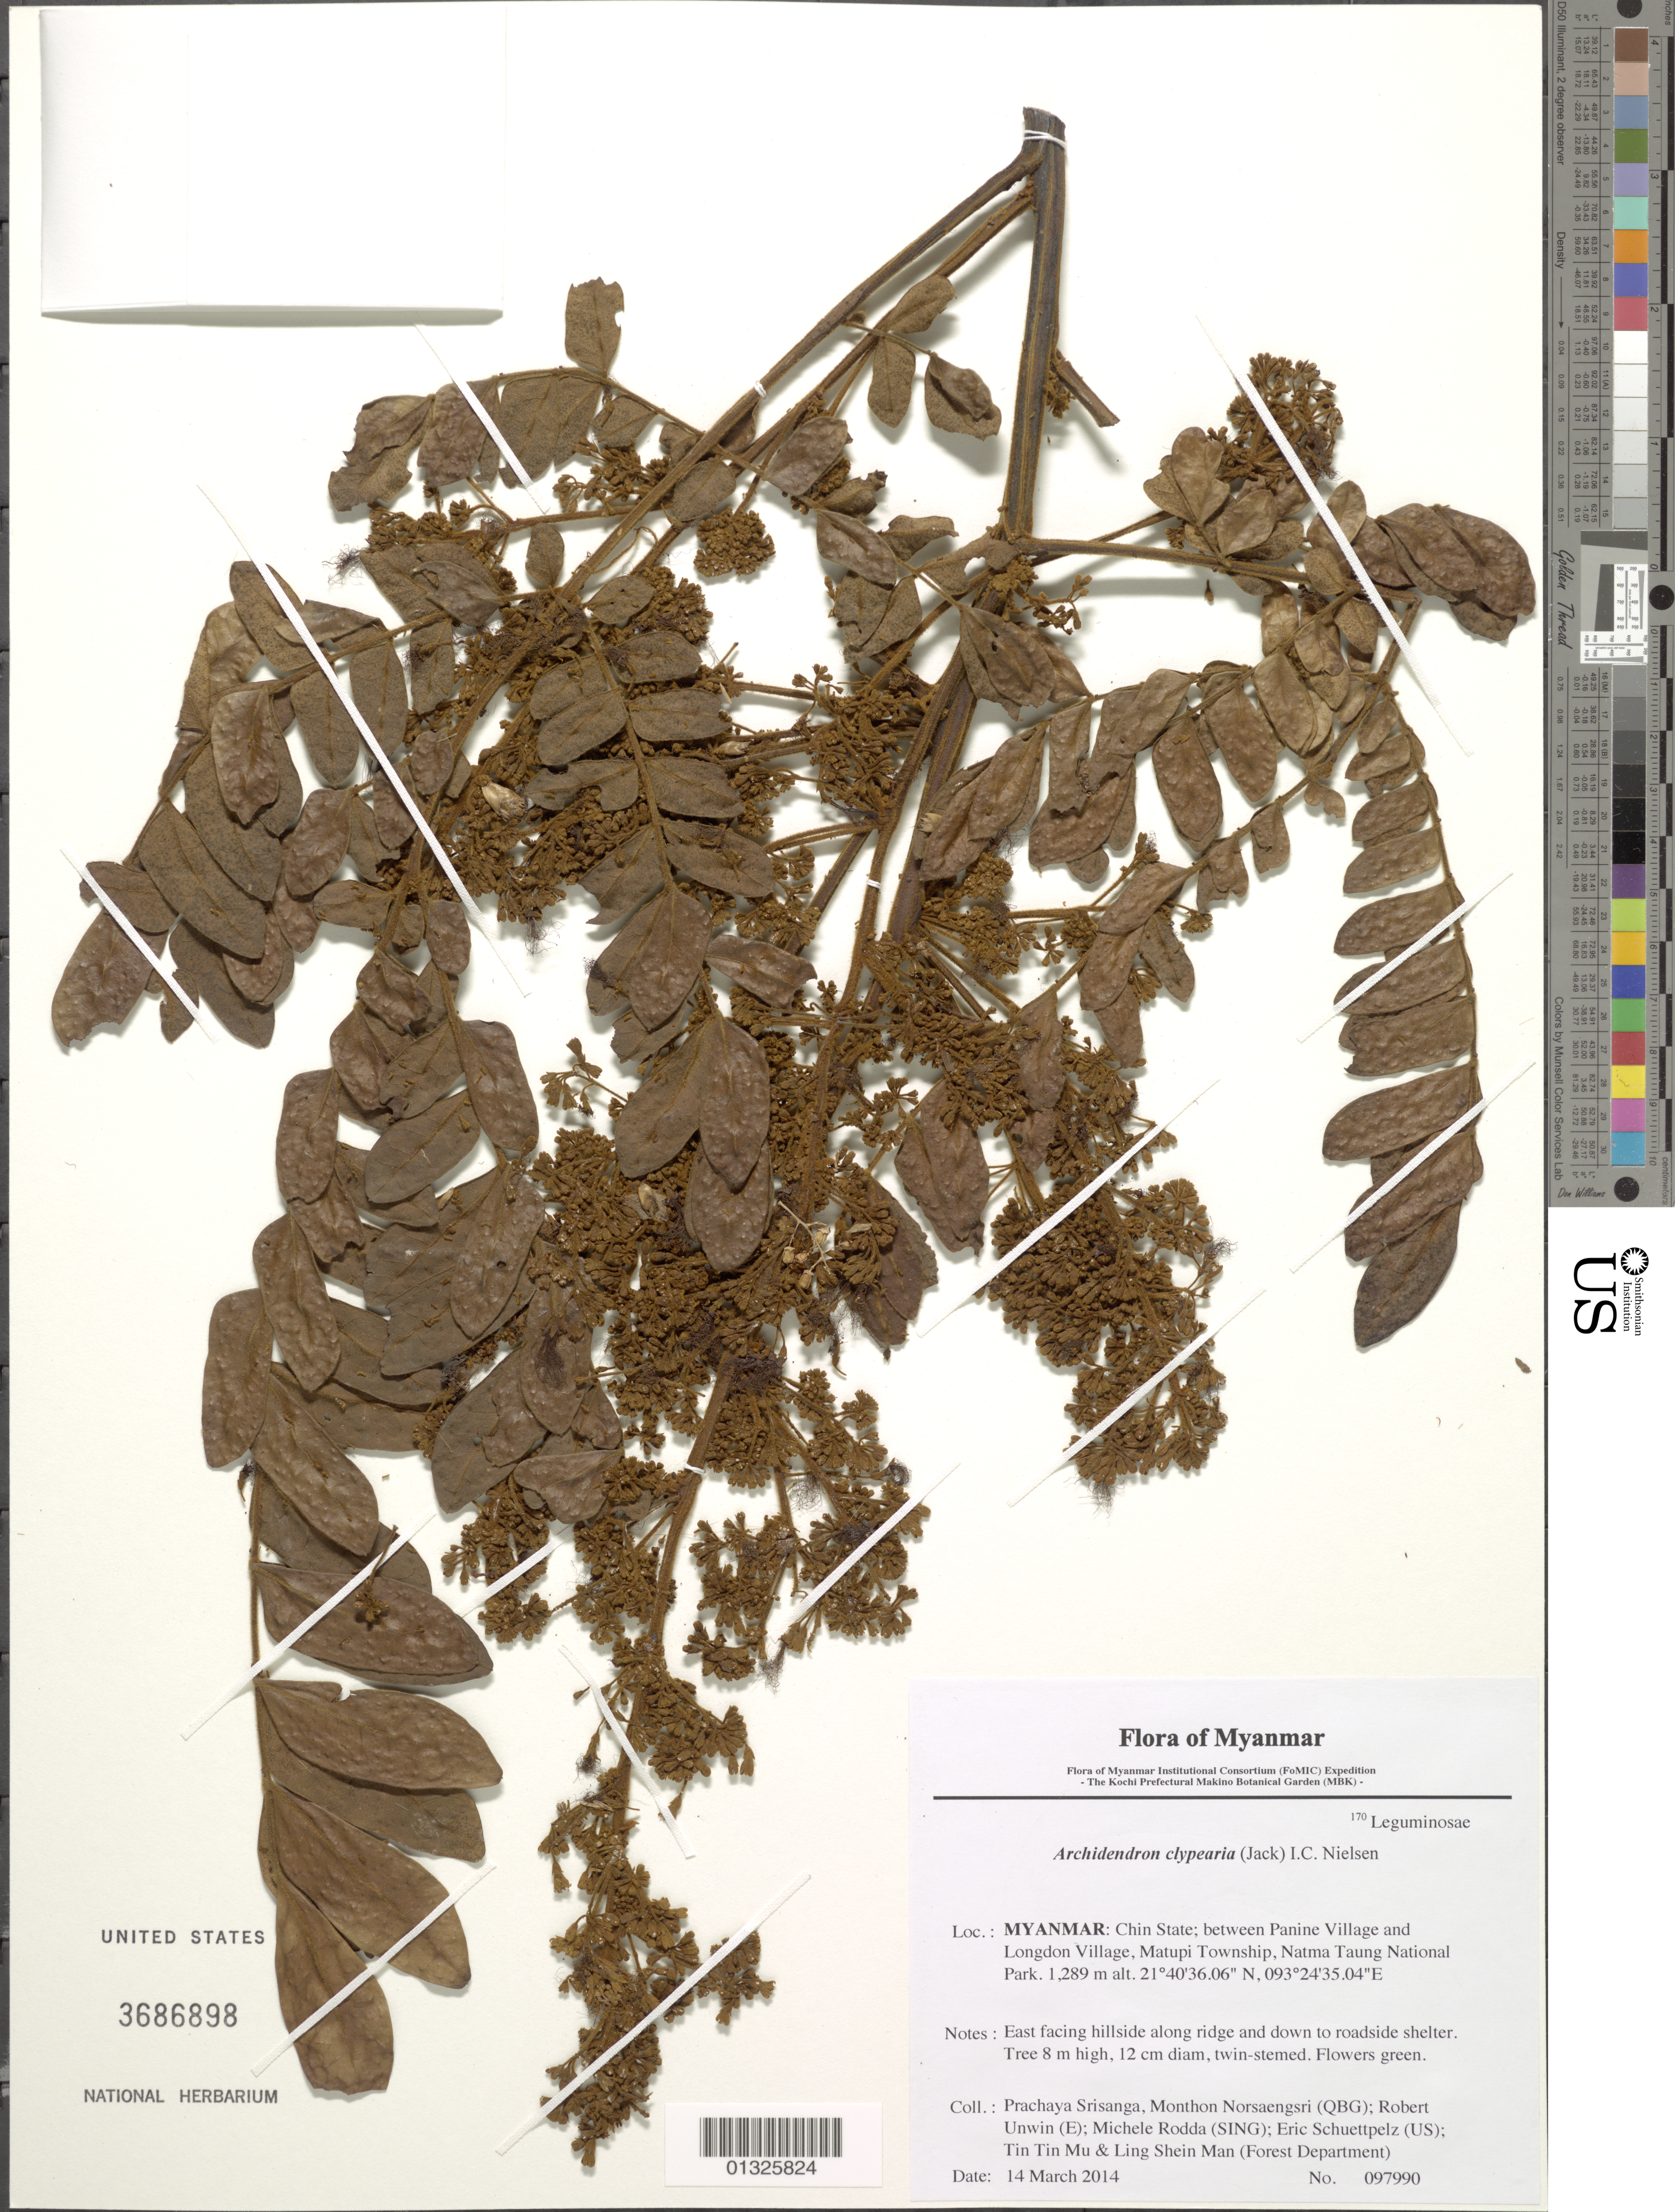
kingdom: Plantae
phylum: Tracheophyta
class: Magnoliopsida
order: Fabales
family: Fabaceae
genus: Archidendron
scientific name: Archidendron clypearia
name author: (Jack) I.C. Nielsen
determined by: Fujikawa, Kazumi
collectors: P. Srisanga, M. Norsaengsri, R. Unwin, M. Rodda, E. Schuettpelz, Tin Tin Mu & Ling Shein Man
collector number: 97990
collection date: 2014-03-14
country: Myanmar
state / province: Chin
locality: Between Panine Village and Longdon Village, Matupi Township, Natma Taung National Park.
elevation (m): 1289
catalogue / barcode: US 3686898